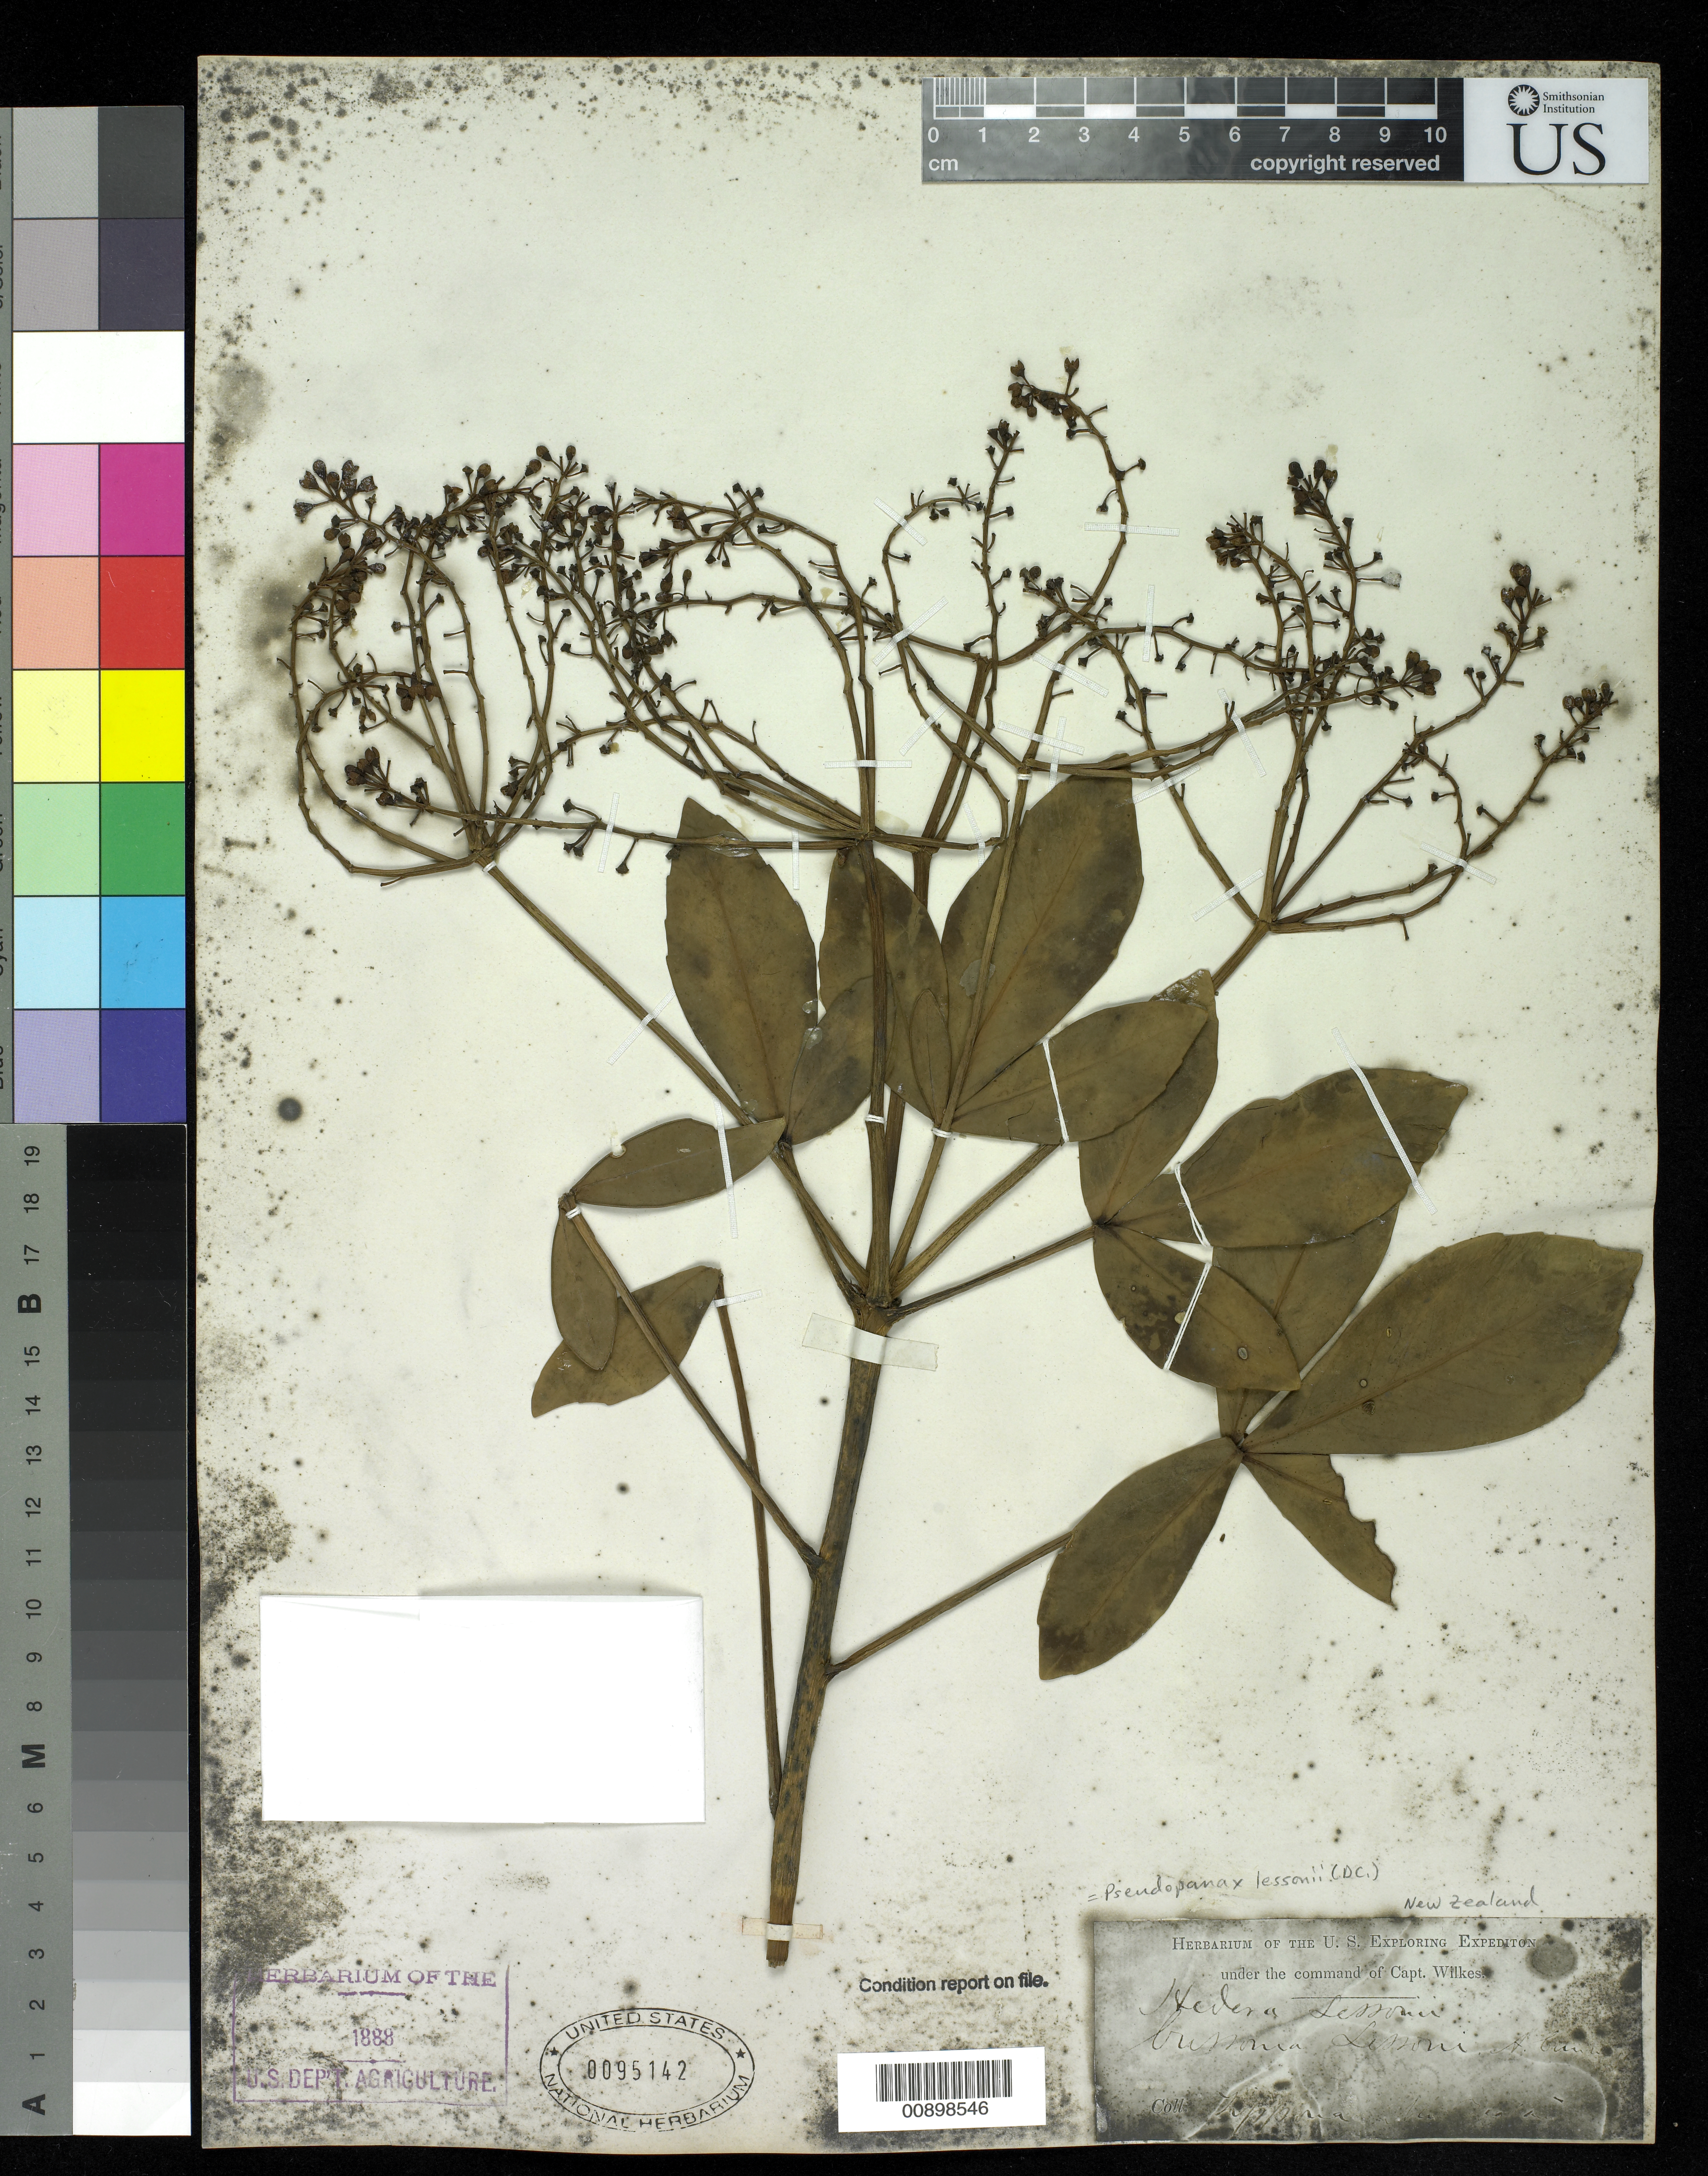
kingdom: Plantae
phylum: Tracheophyta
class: Magnoliopsida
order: Apiales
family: Araliaceae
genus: Pseudopanax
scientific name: Pseudopanax lessonii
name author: (DC.) K. Koch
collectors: Wilkes Explor. Exped.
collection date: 1838/1842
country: New Zealand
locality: Tippona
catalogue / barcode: US 95142